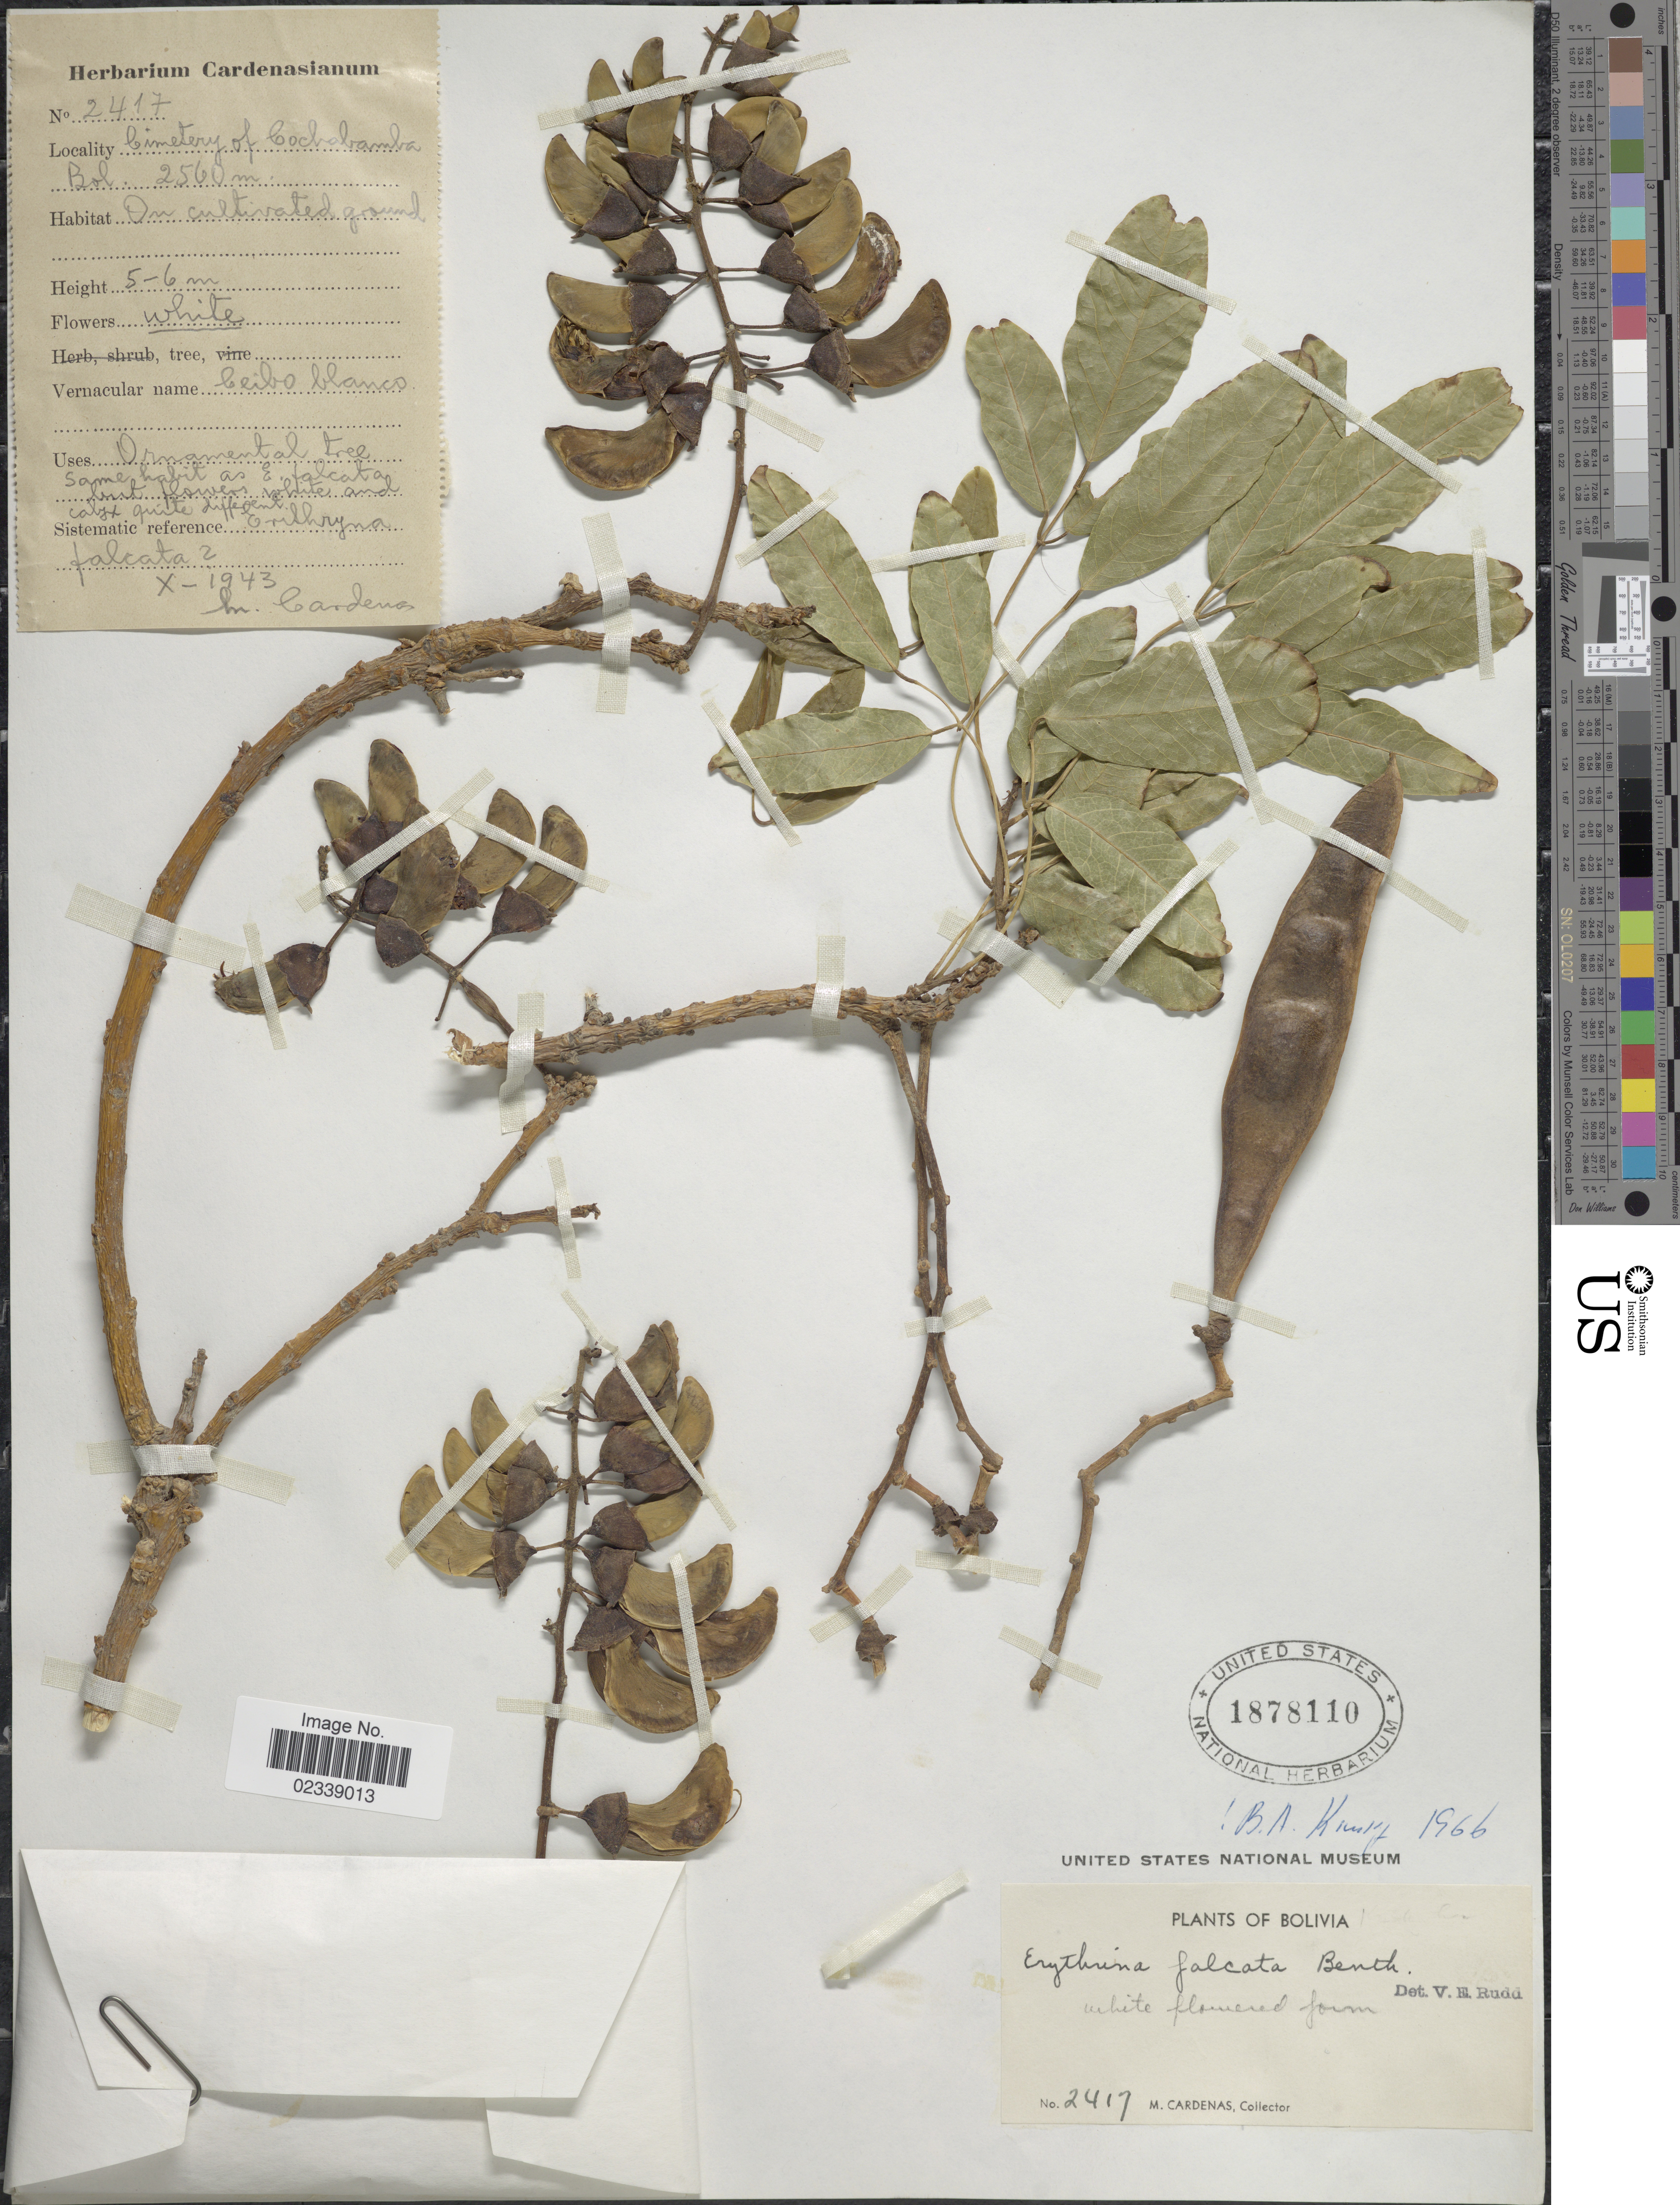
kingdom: Plantae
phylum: Tracheophyta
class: Magnoliopsida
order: Fabales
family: Fabaceae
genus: Erythrina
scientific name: Erythrina falcata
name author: Benth.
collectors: M. Cárdenas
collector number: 2417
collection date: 1943-10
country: Bolivia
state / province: Cochabamba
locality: Cemetery of Cochabamba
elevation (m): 2560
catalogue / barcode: US 1878110